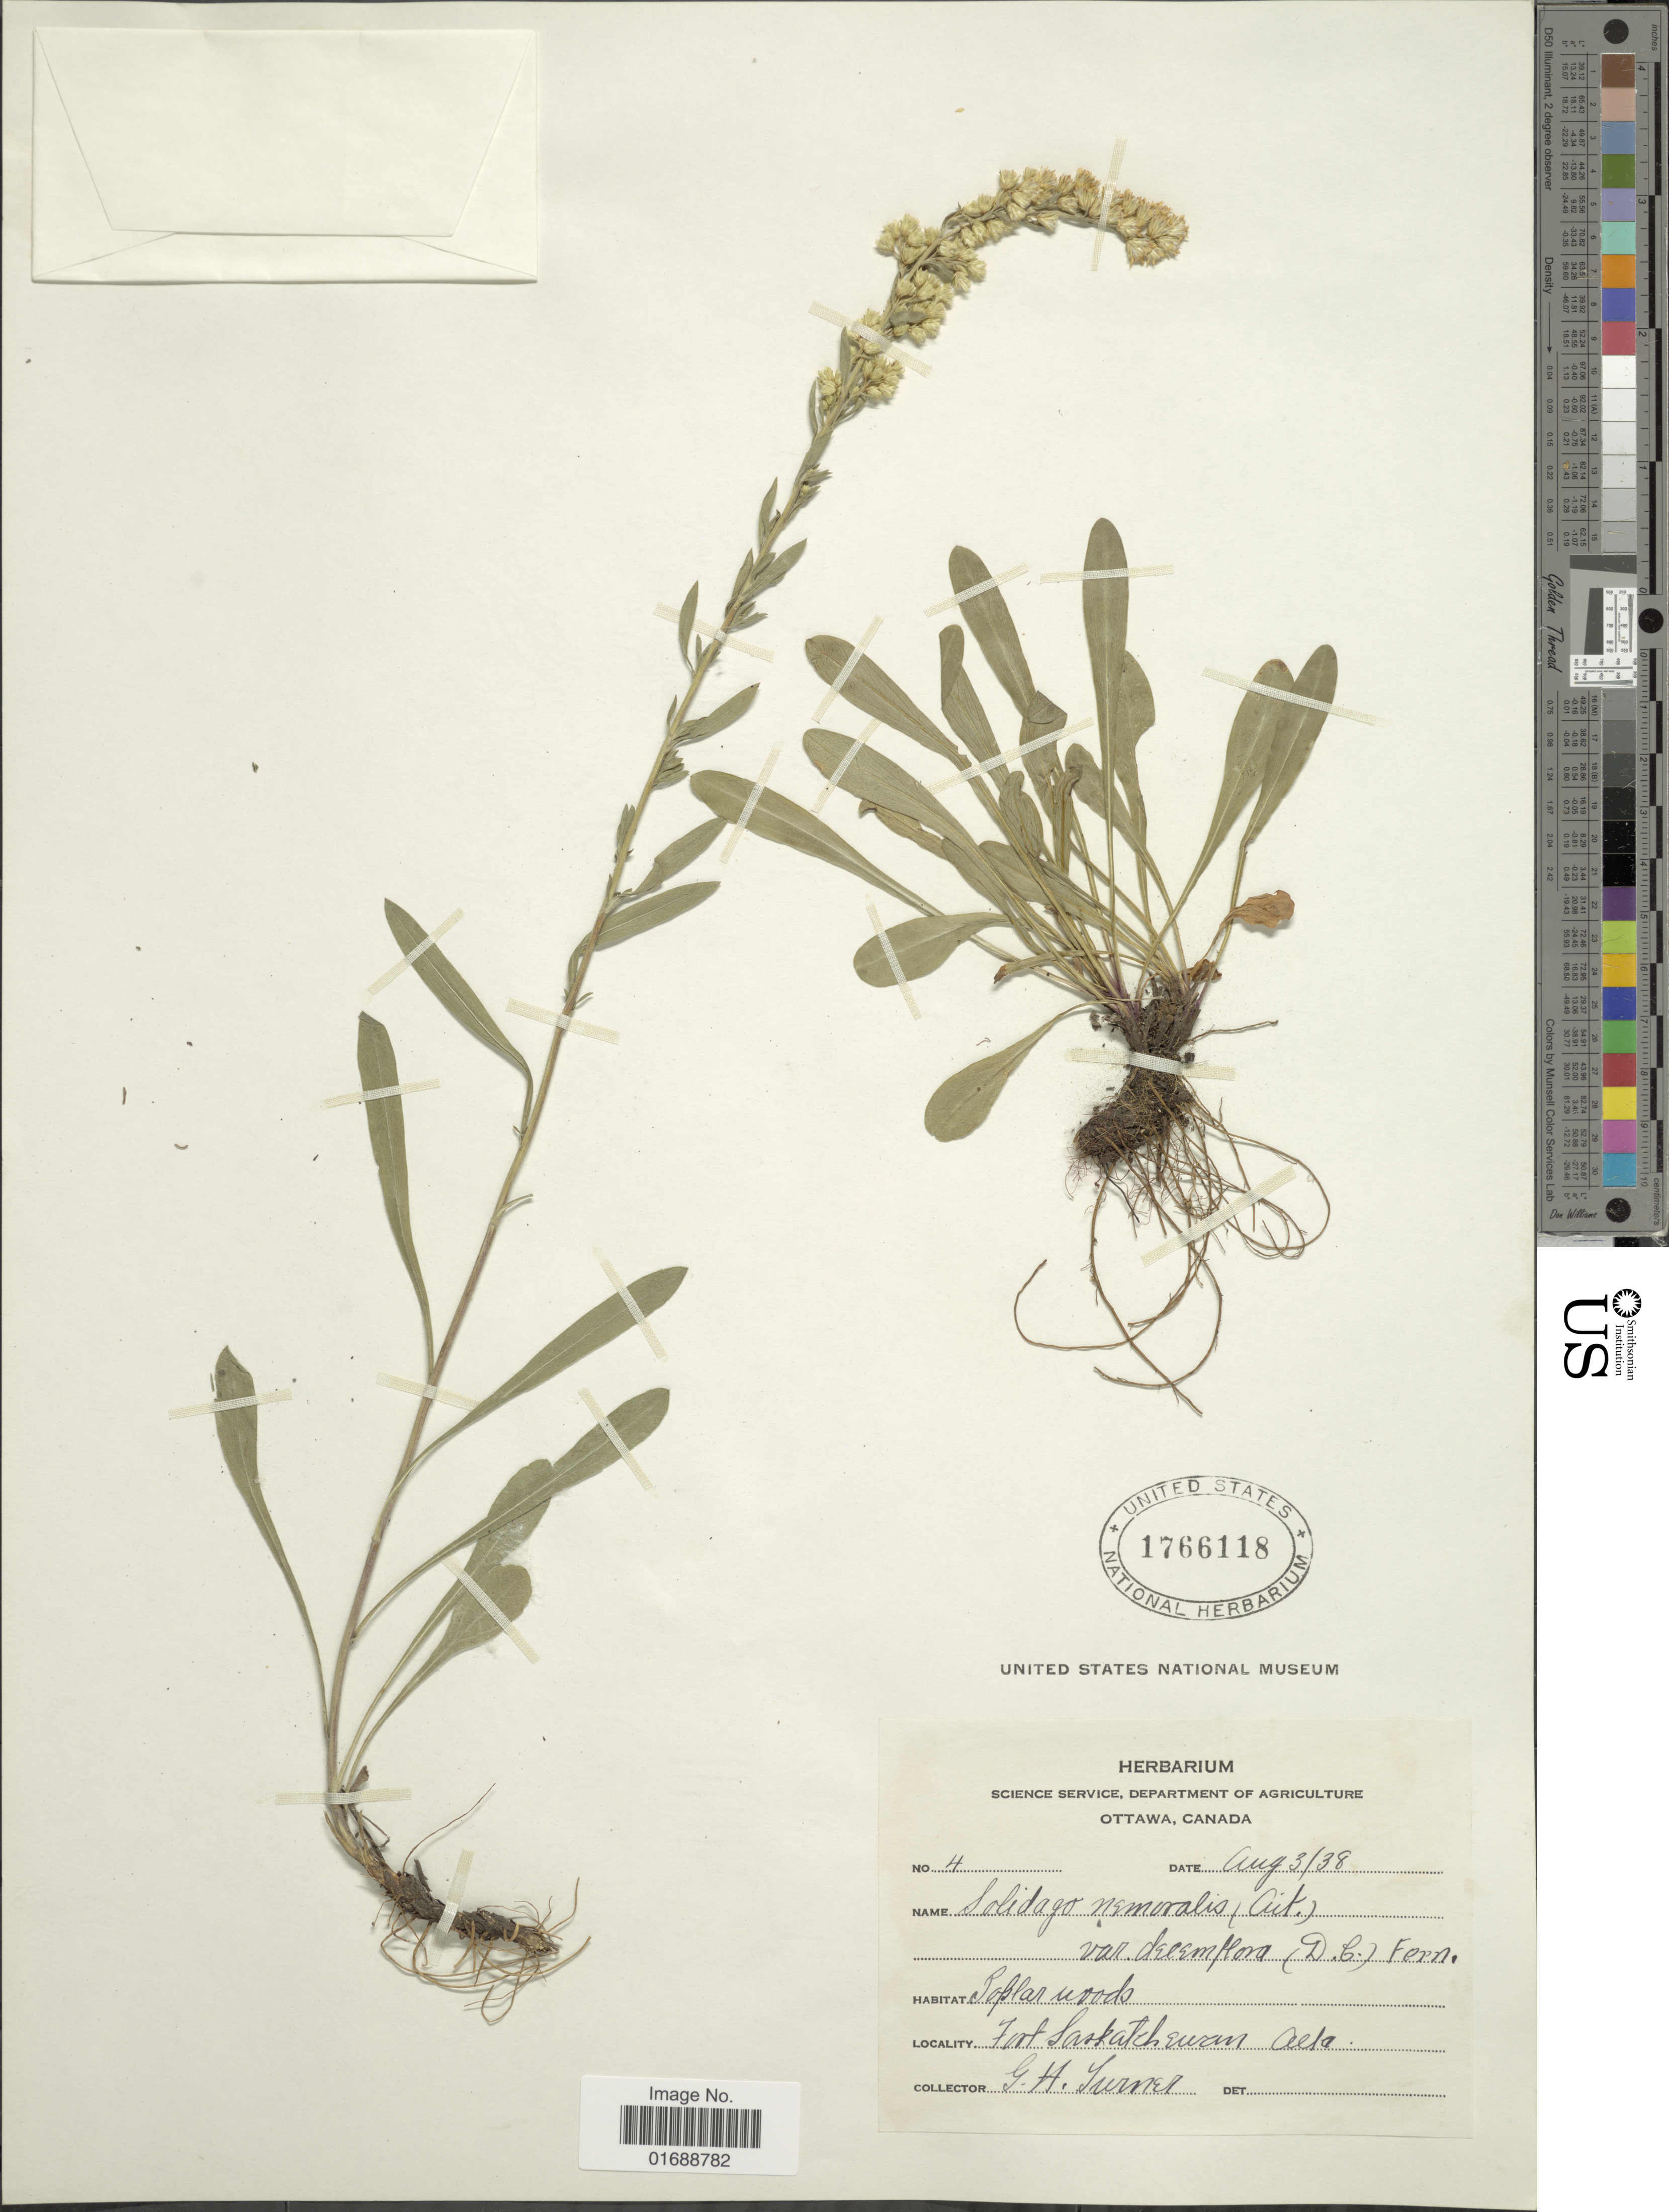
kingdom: Plantae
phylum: Tracheophyta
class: Magnoliopsida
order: Asterales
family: Asteraceae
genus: Solidago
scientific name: Solidago nemoralis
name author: Aiton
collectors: G. H. Turner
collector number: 4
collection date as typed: Transcribed d/m/y: 3/8/38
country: Canada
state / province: Alberta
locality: Fort Saskatchewan, Alta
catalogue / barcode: US 1766118